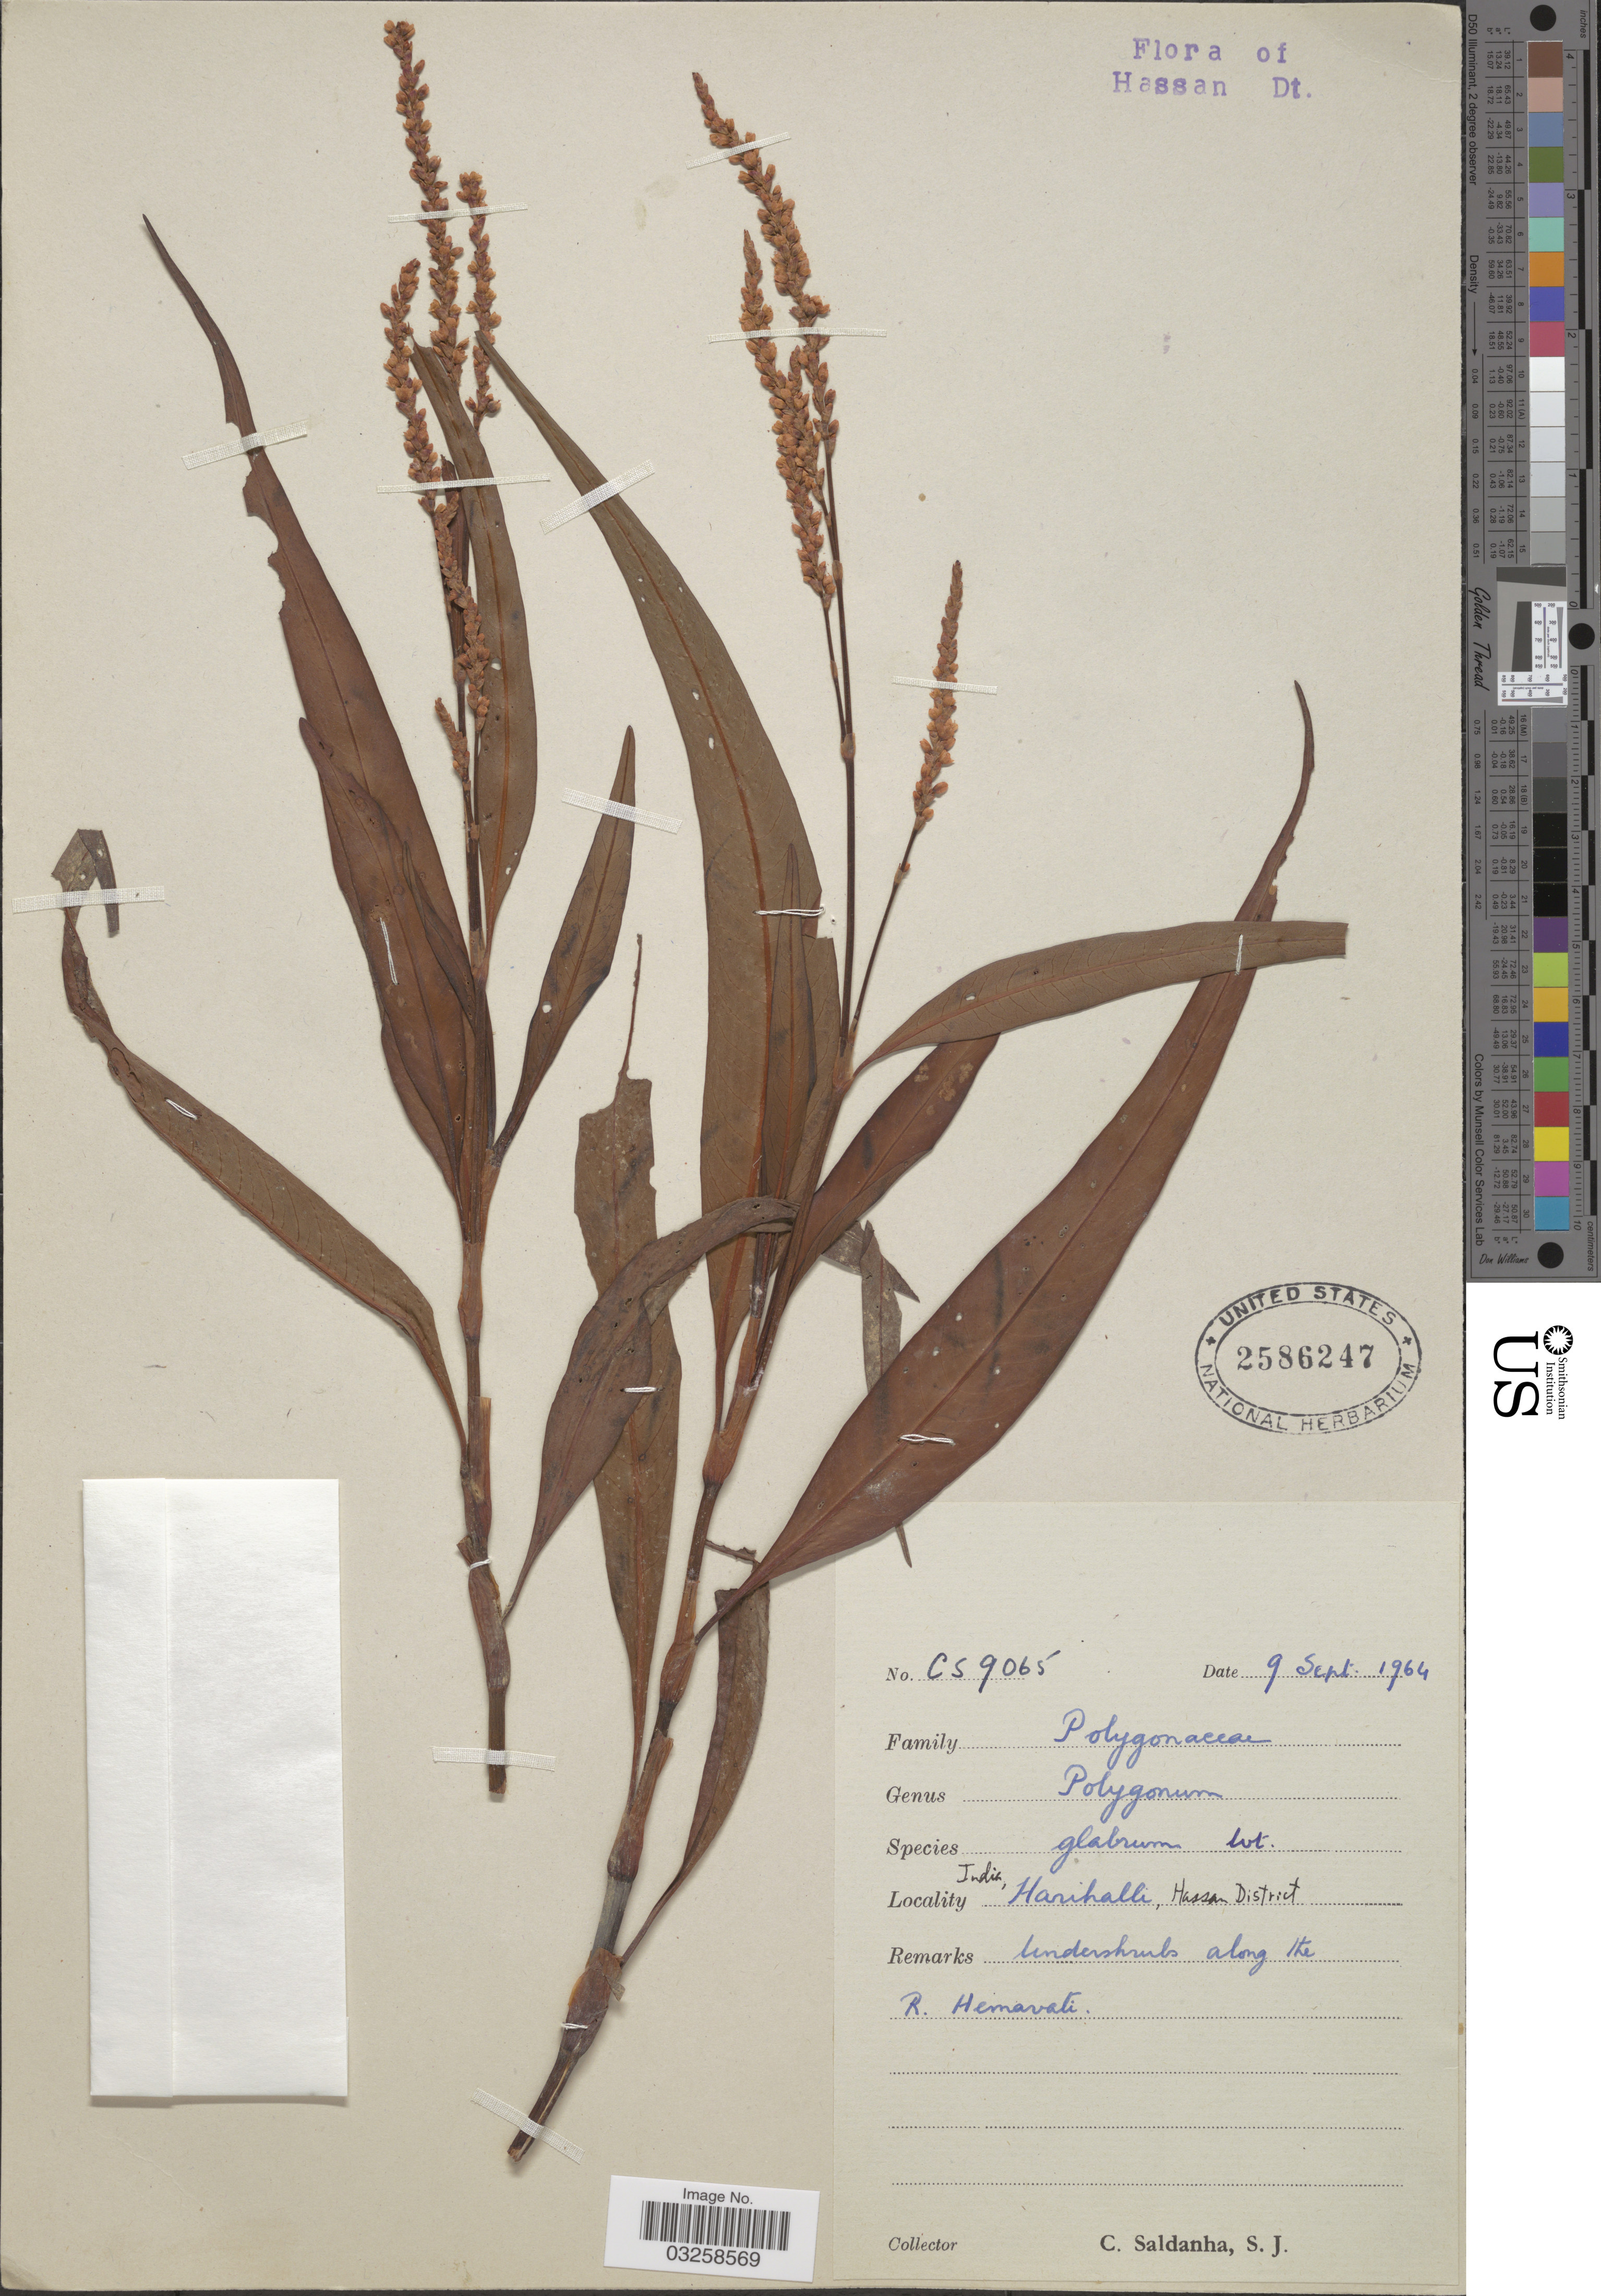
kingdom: Plantae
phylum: Tracheophyta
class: Magnoliopsida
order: Caryophyllales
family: Polygonaceae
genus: Persicaria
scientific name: Persicaria glabra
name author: (Willd.) M. Gómez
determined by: U.S. National Herbarium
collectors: C. Saldanha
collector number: CS9065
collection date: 1964-09-09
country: India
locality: Harihalli, Hassan District.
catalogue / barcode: US 2586247